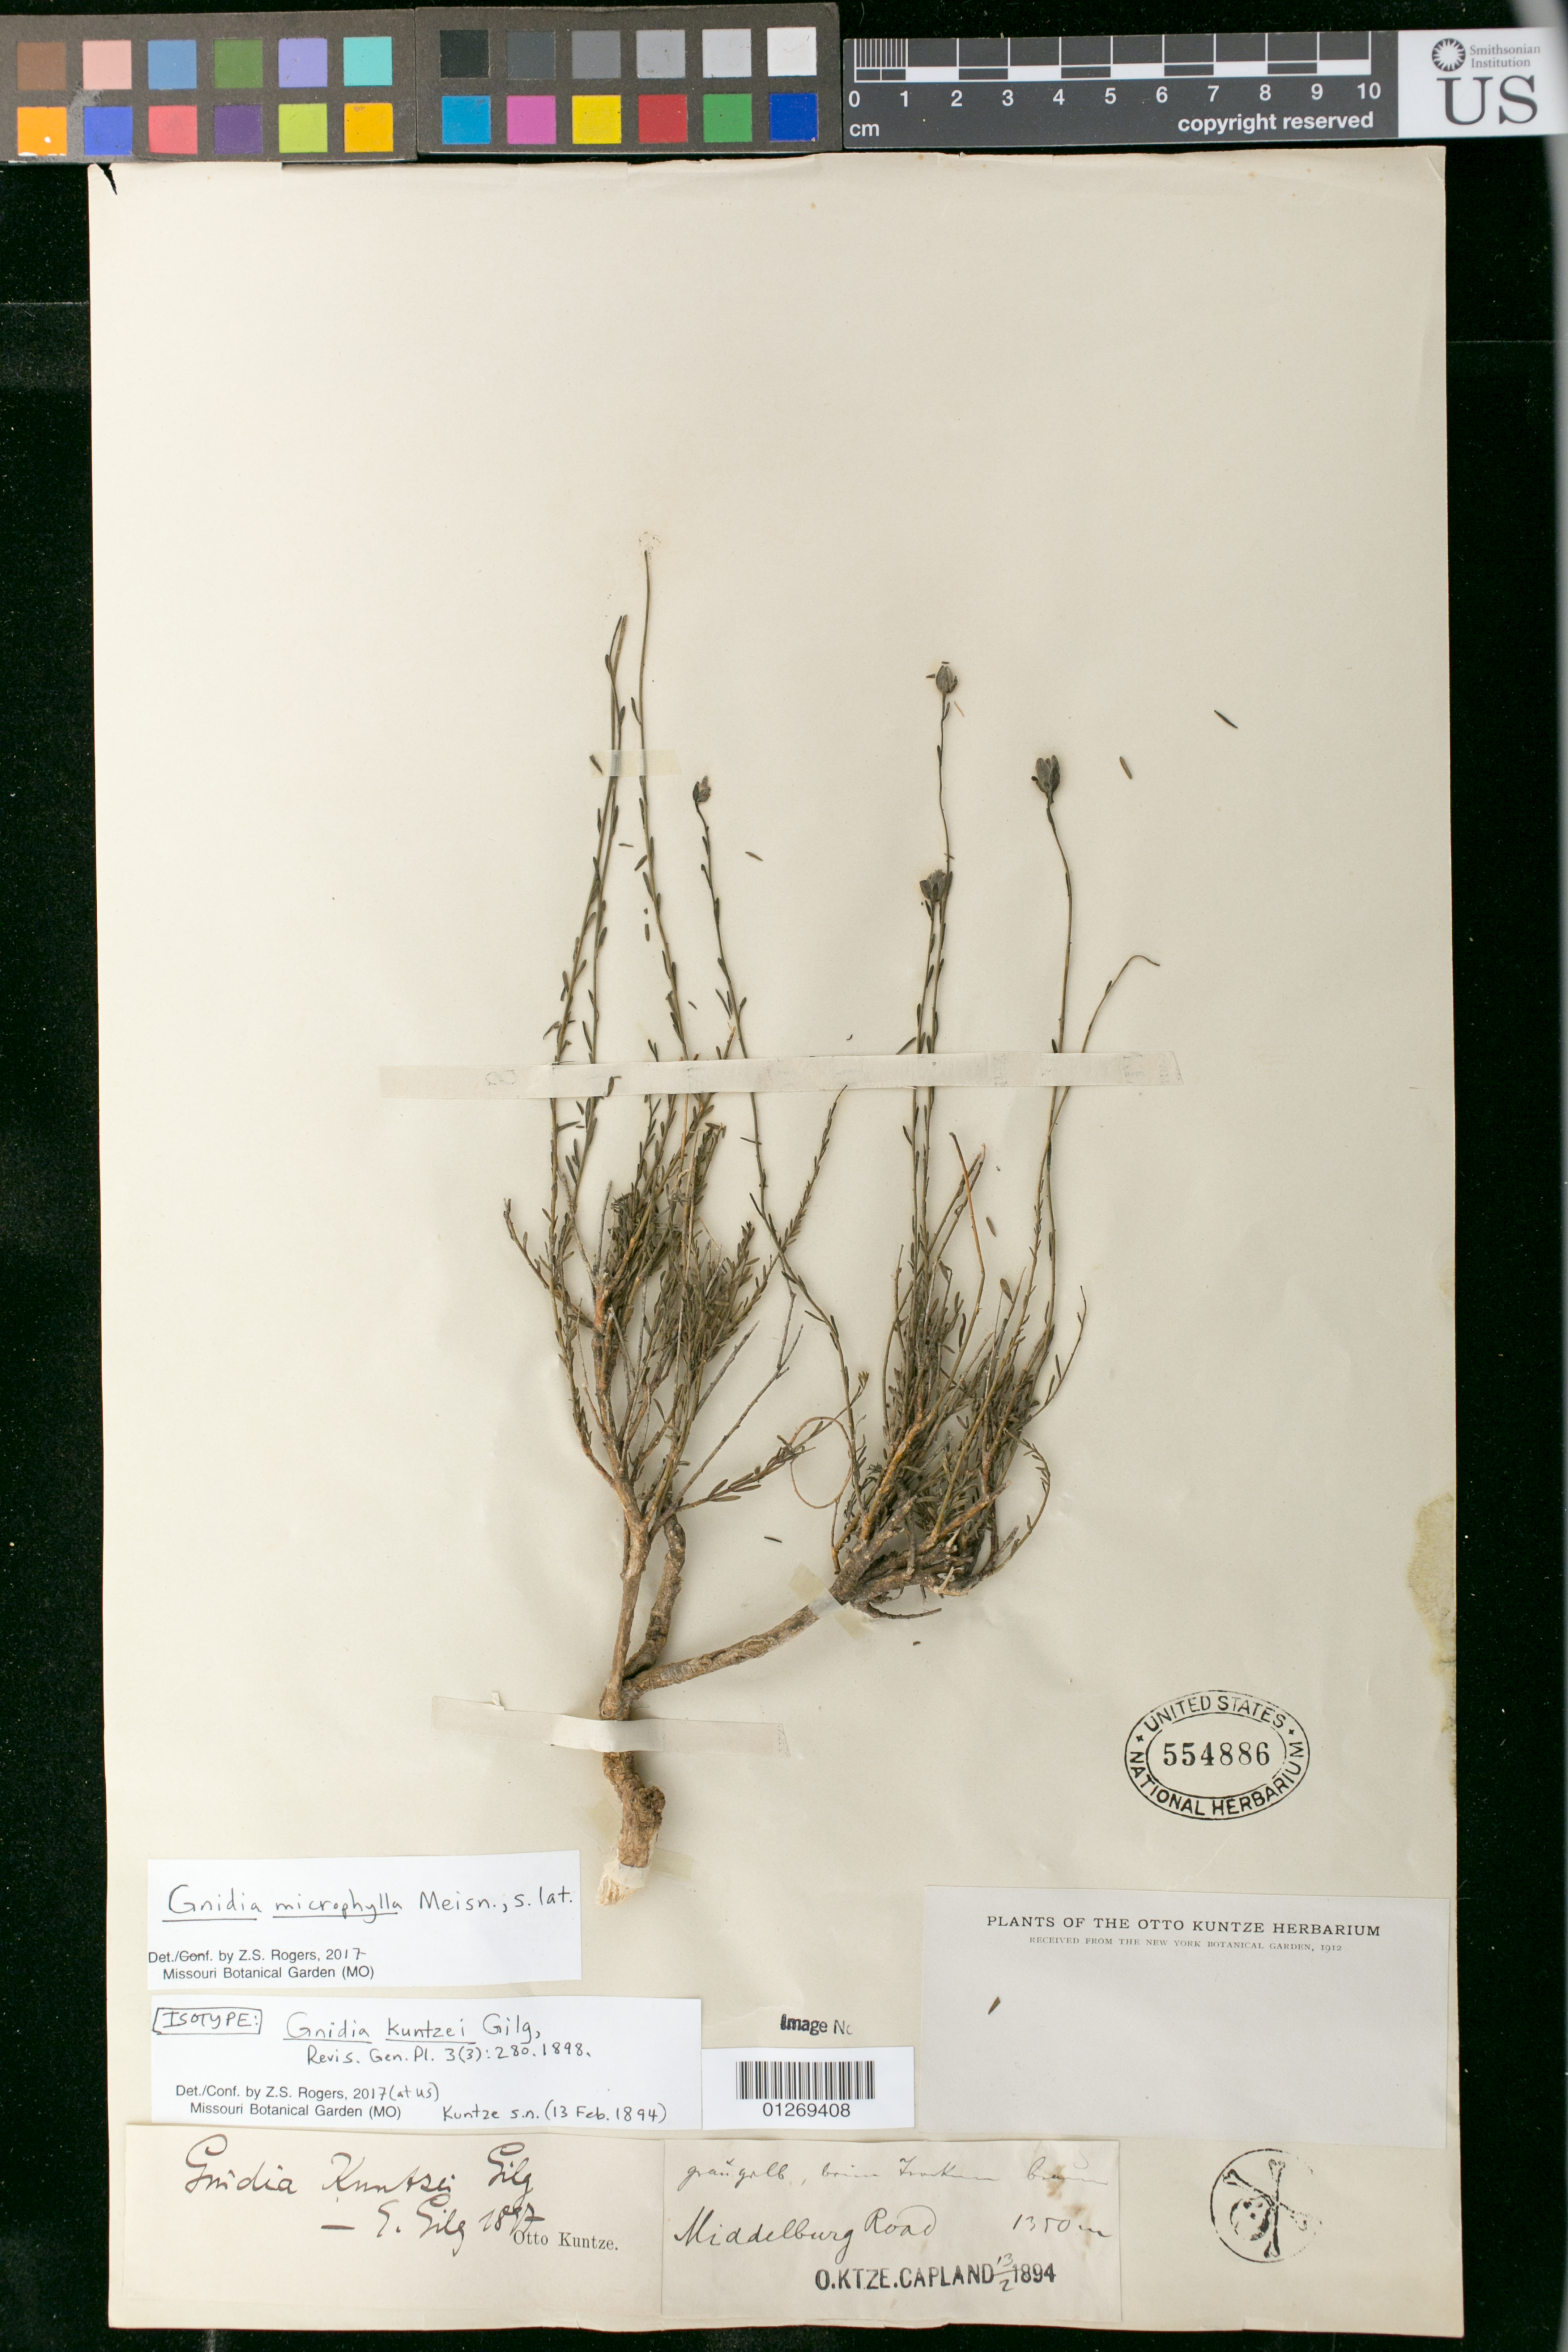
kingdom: Plantae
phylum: Tracheophyta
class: Magnoliopsida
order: Malvales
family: Thymelaeaceae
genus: Gnidia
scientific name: Gnidia kuntzei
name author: Gilg in Kuntze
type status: Type Collection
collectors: C.E.O. Kuntze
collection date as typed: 13/2 1894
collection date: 1894-02-13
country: South Africa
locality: Capland, Middelburg Road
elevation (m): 1350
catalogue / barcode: US 554886